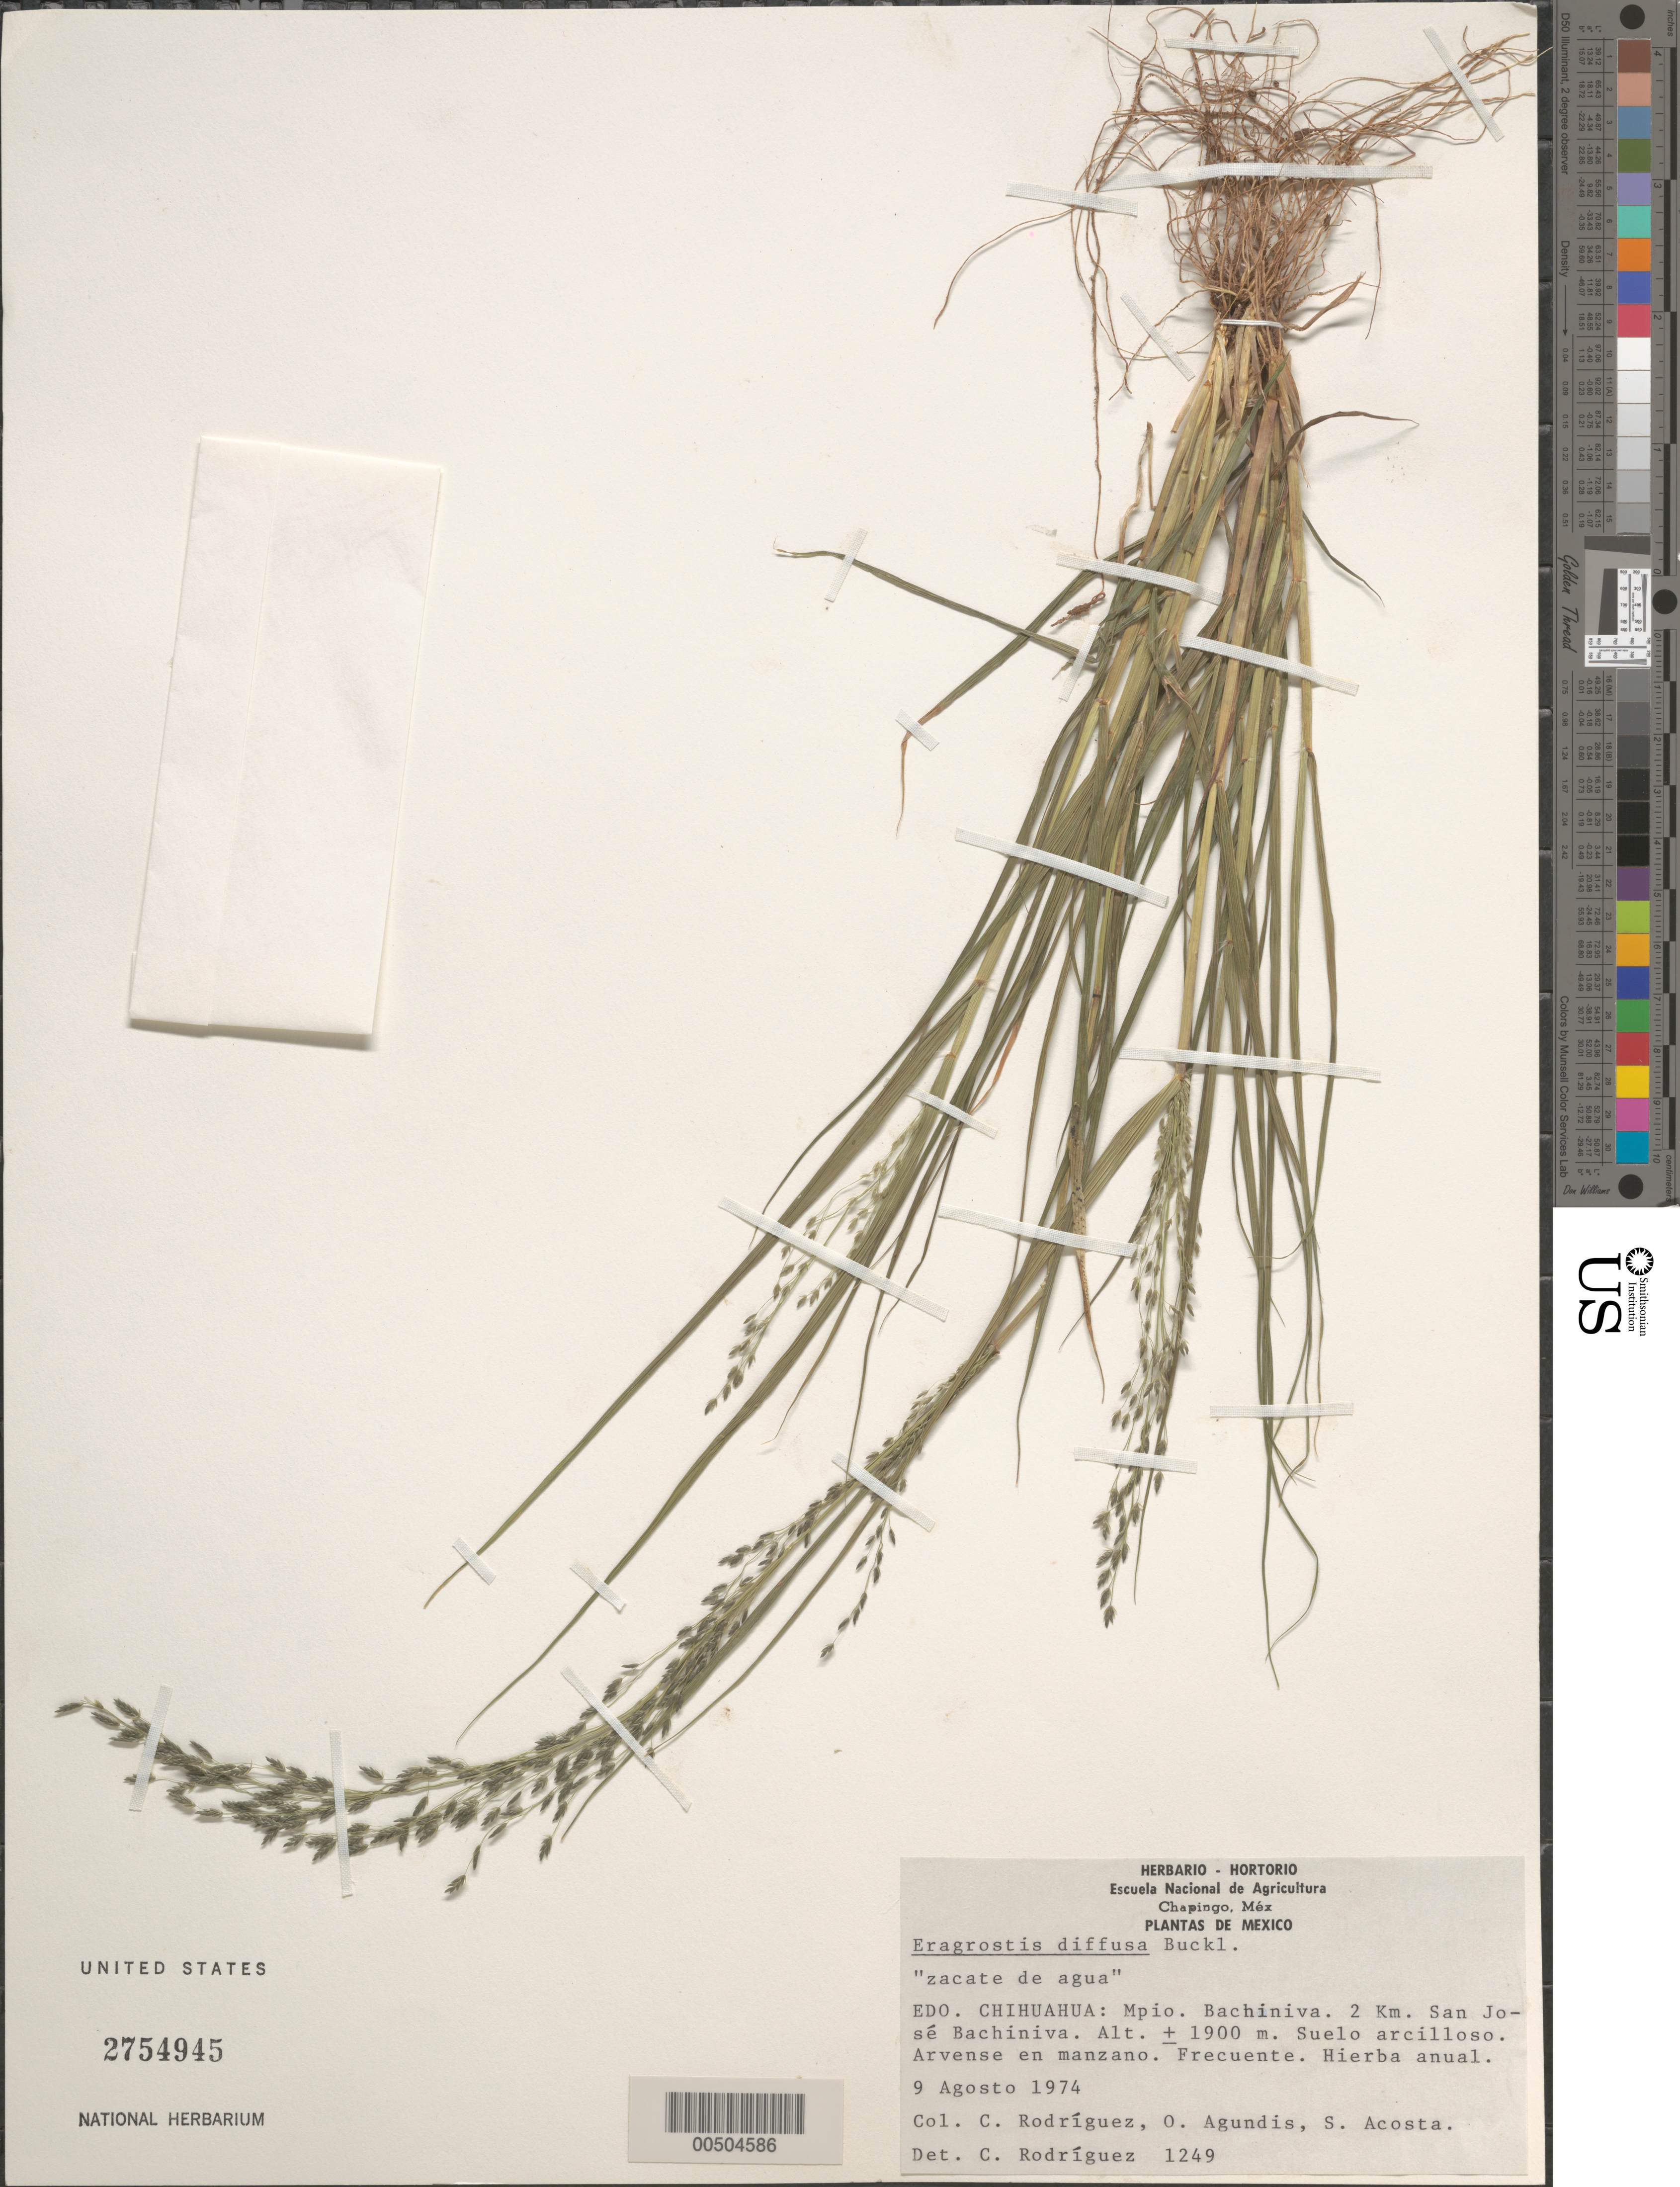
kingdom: Plantae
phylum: Tracheophyta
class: Liliopsida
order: Poales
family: Poaceae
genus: Eragrostis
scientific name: Eragrostis pectinacea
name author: (Michx.) Nees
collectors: C. Rodríguez, O. Agundis & S. Acosta Castellanos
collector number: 1249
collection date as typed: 9 Aug 1974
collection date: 1974-08-09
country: Mexico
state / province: Chihuahua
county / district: Bachiniva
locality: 2 km San José Bachiniva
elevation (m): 1900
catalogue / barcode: US 2754945